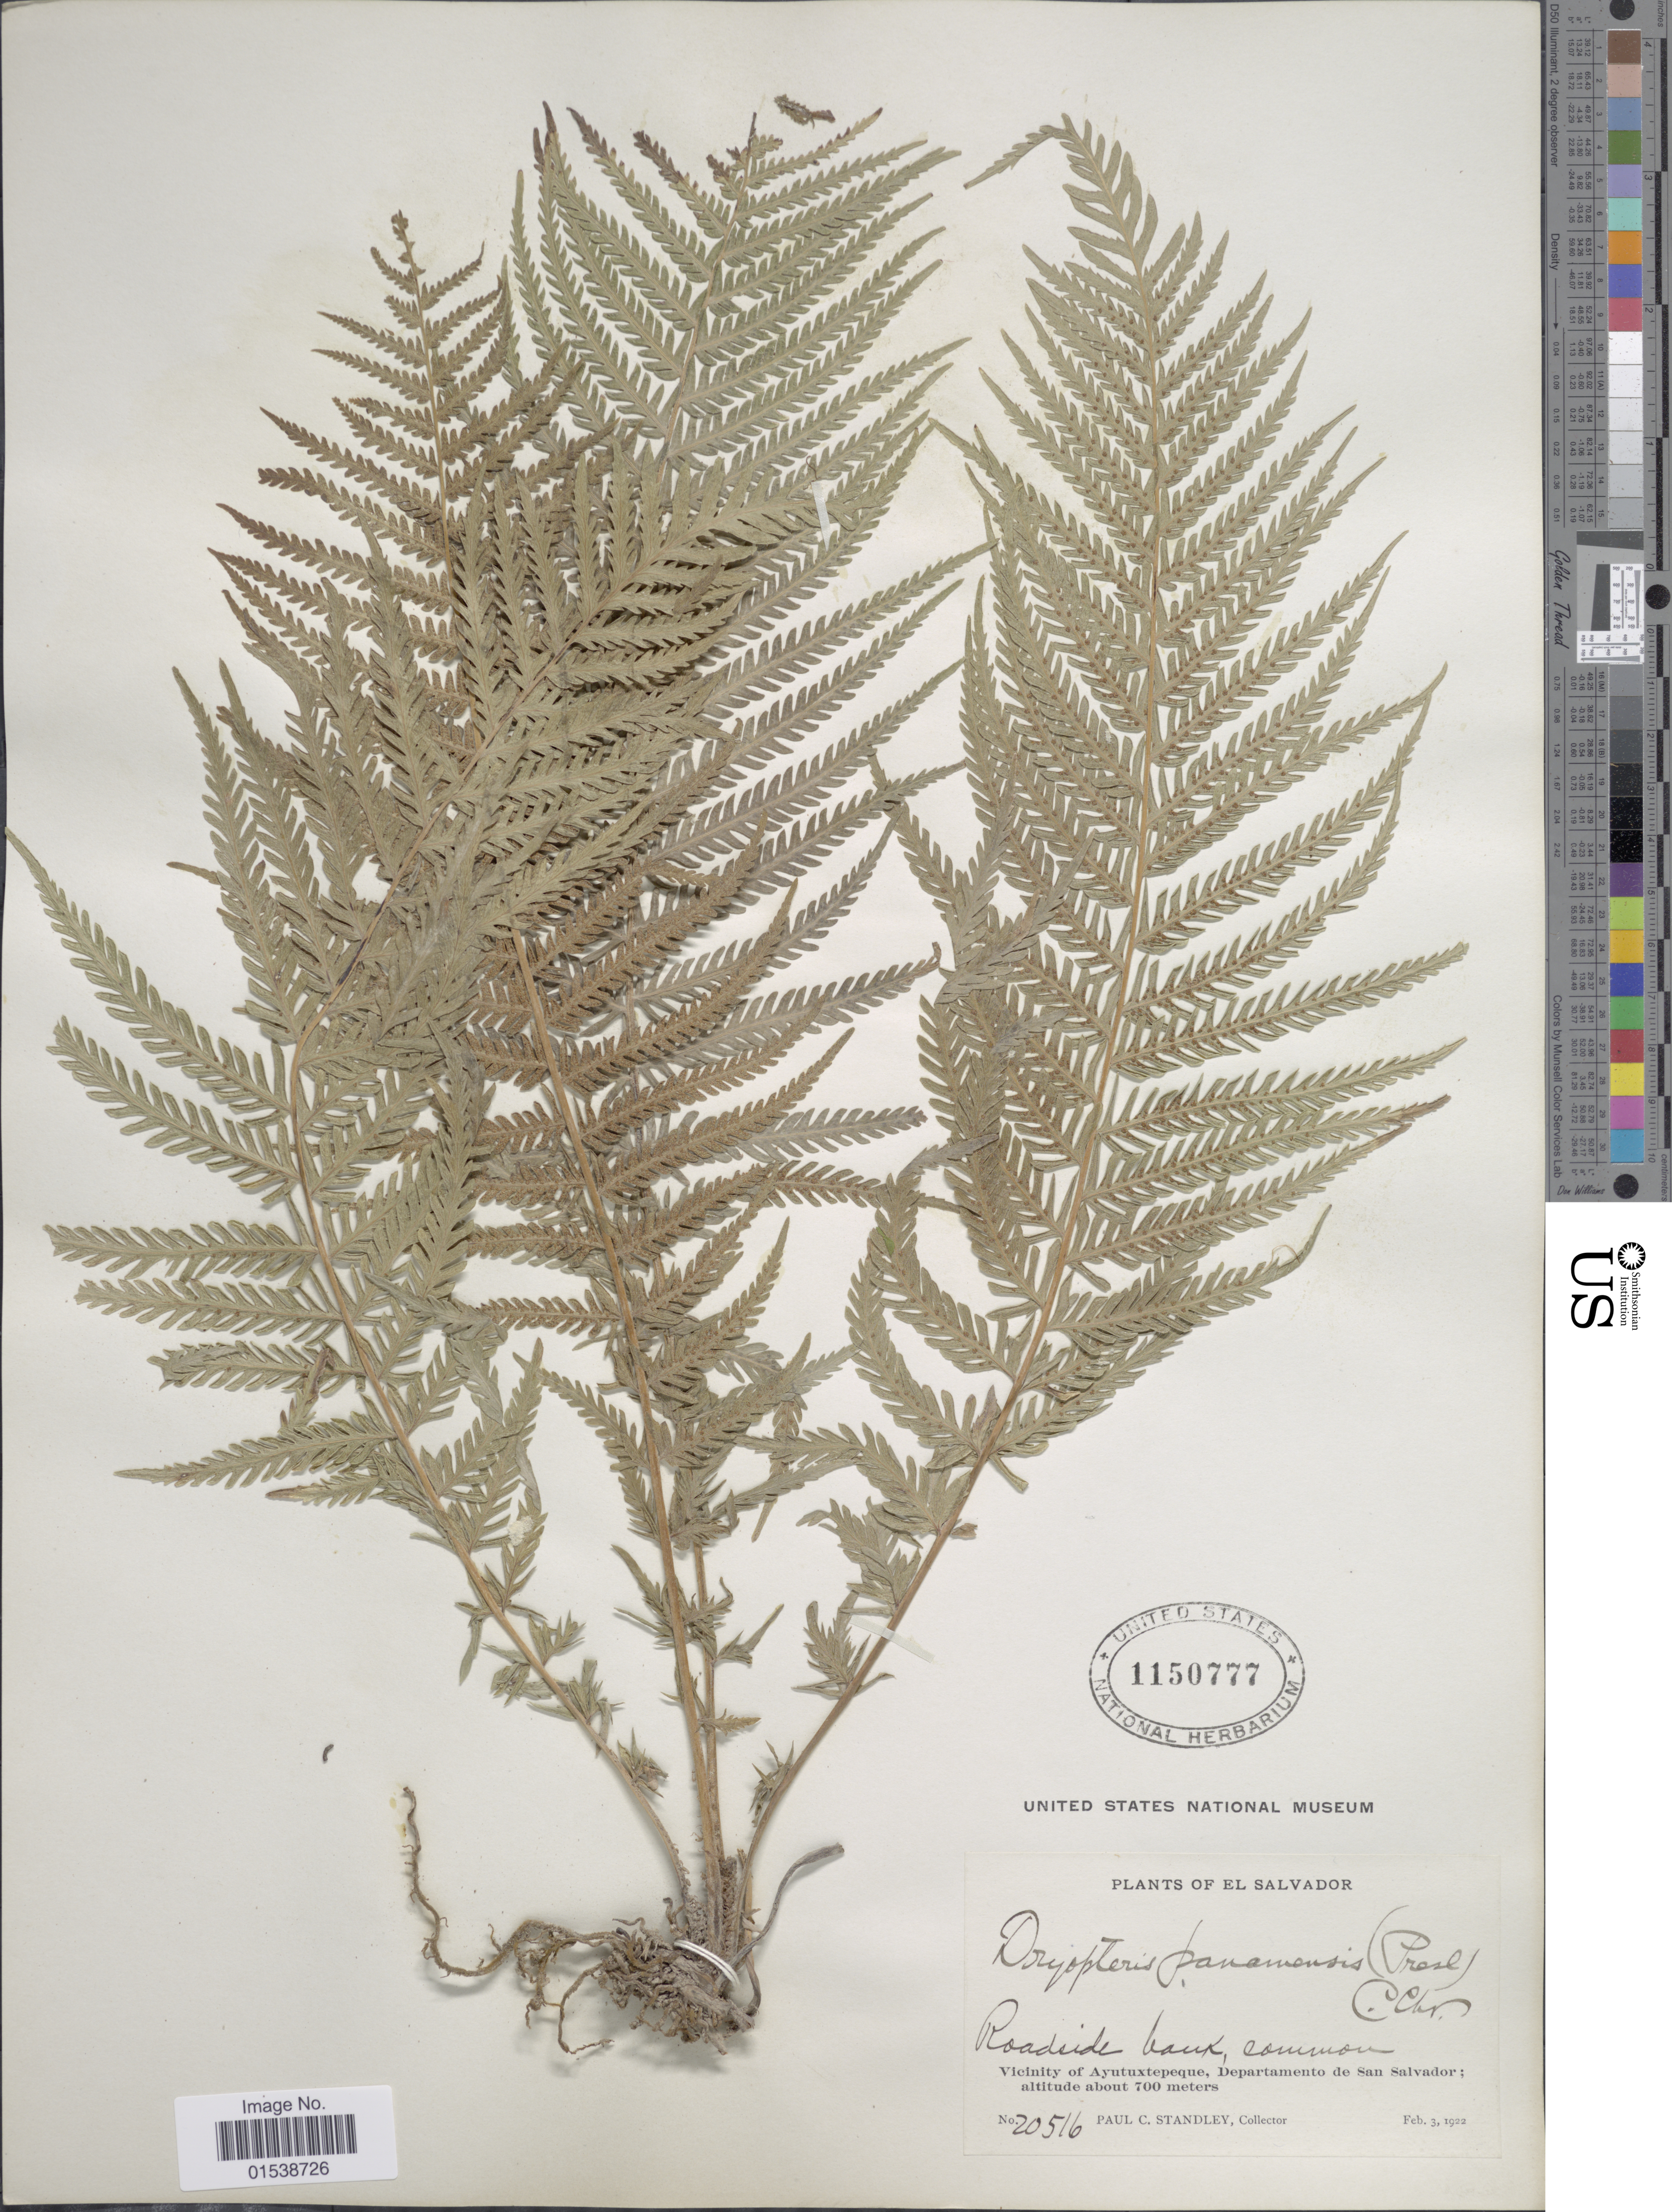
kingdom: Plantae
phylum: Tracheophyta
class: Polypodiopsida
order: Polypodiales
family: Thelypteridaceae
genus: Amauropelta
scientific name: Amauropelta resinifera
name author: (Desv.) Pic. Serm.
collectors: P. C. Standley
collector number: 20516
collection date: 1922-02-03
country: El Salvador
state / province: San Salvador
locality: Vicinity of Ayutuxtepeque, Departamento de San Salvador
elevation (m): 700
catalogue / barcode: US 1150777